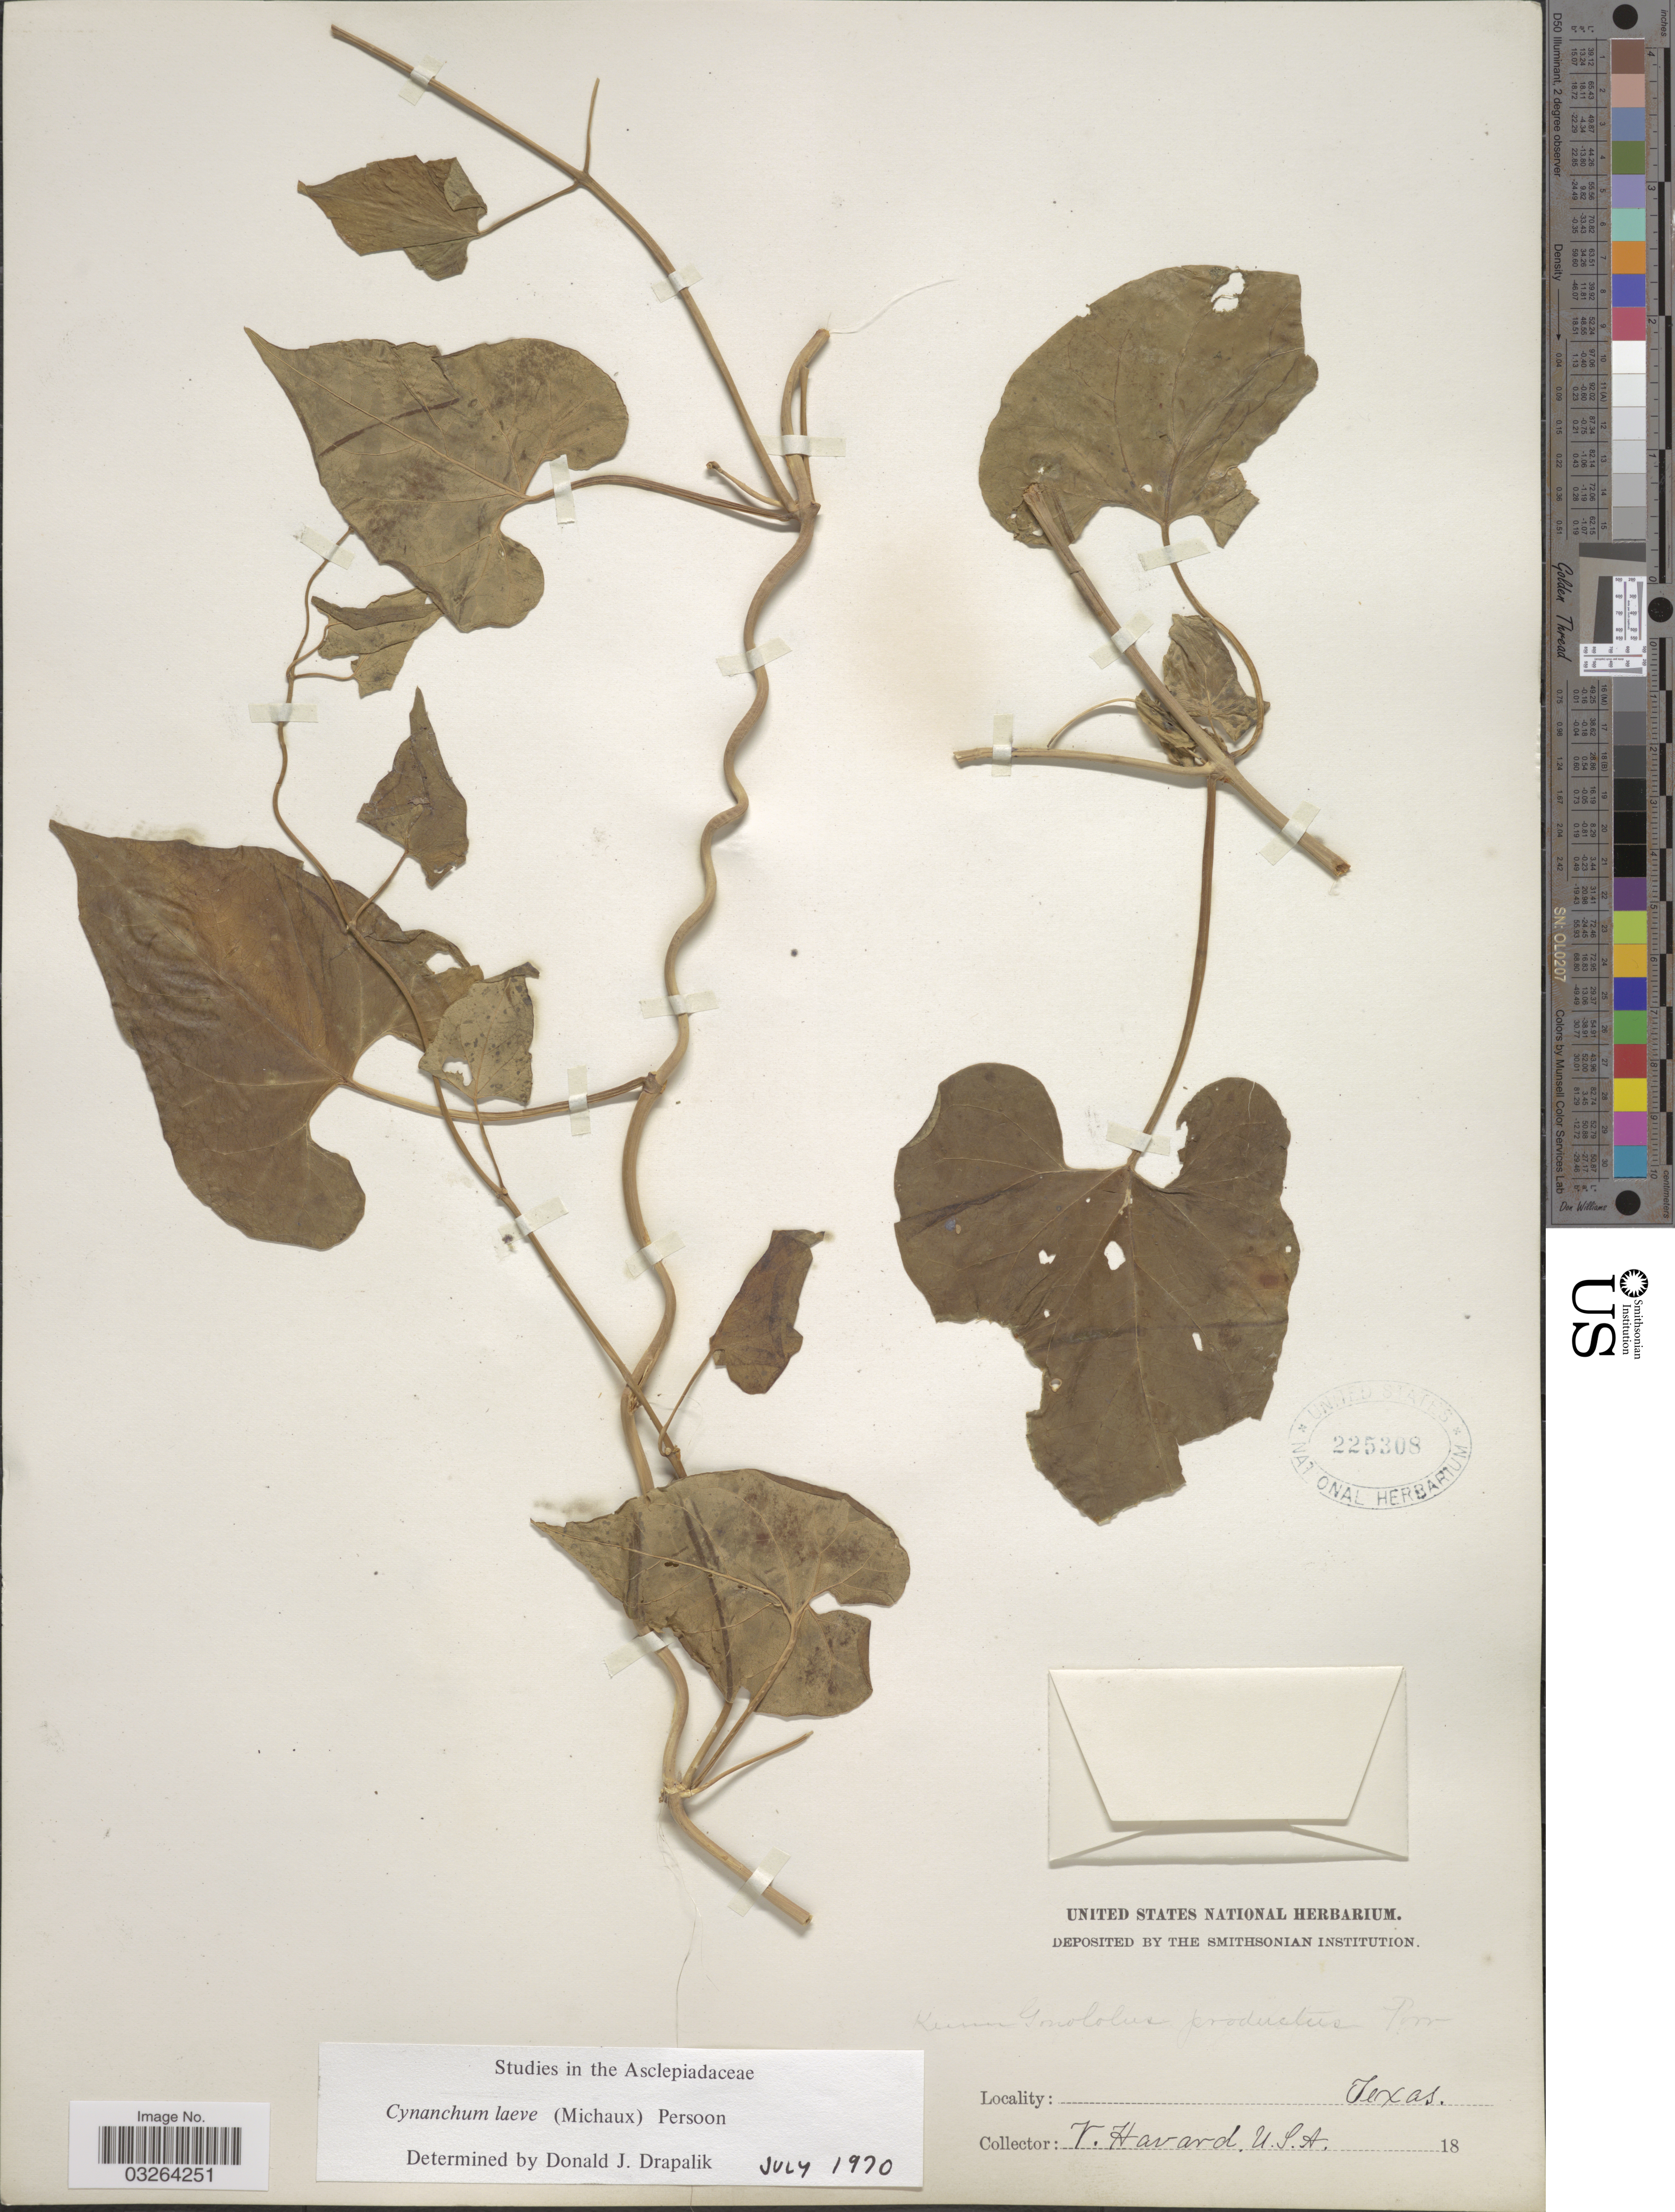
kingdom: Plantae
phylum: Tracheophyta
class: Magnoliopsida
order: Gentianales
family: Apocynaceae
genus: Cynanchum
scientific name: Cynanchum laeve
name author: (Michx.) Pers.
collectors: V. Harvard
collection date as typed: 18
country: United States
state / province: Texas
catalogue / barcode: US 225308